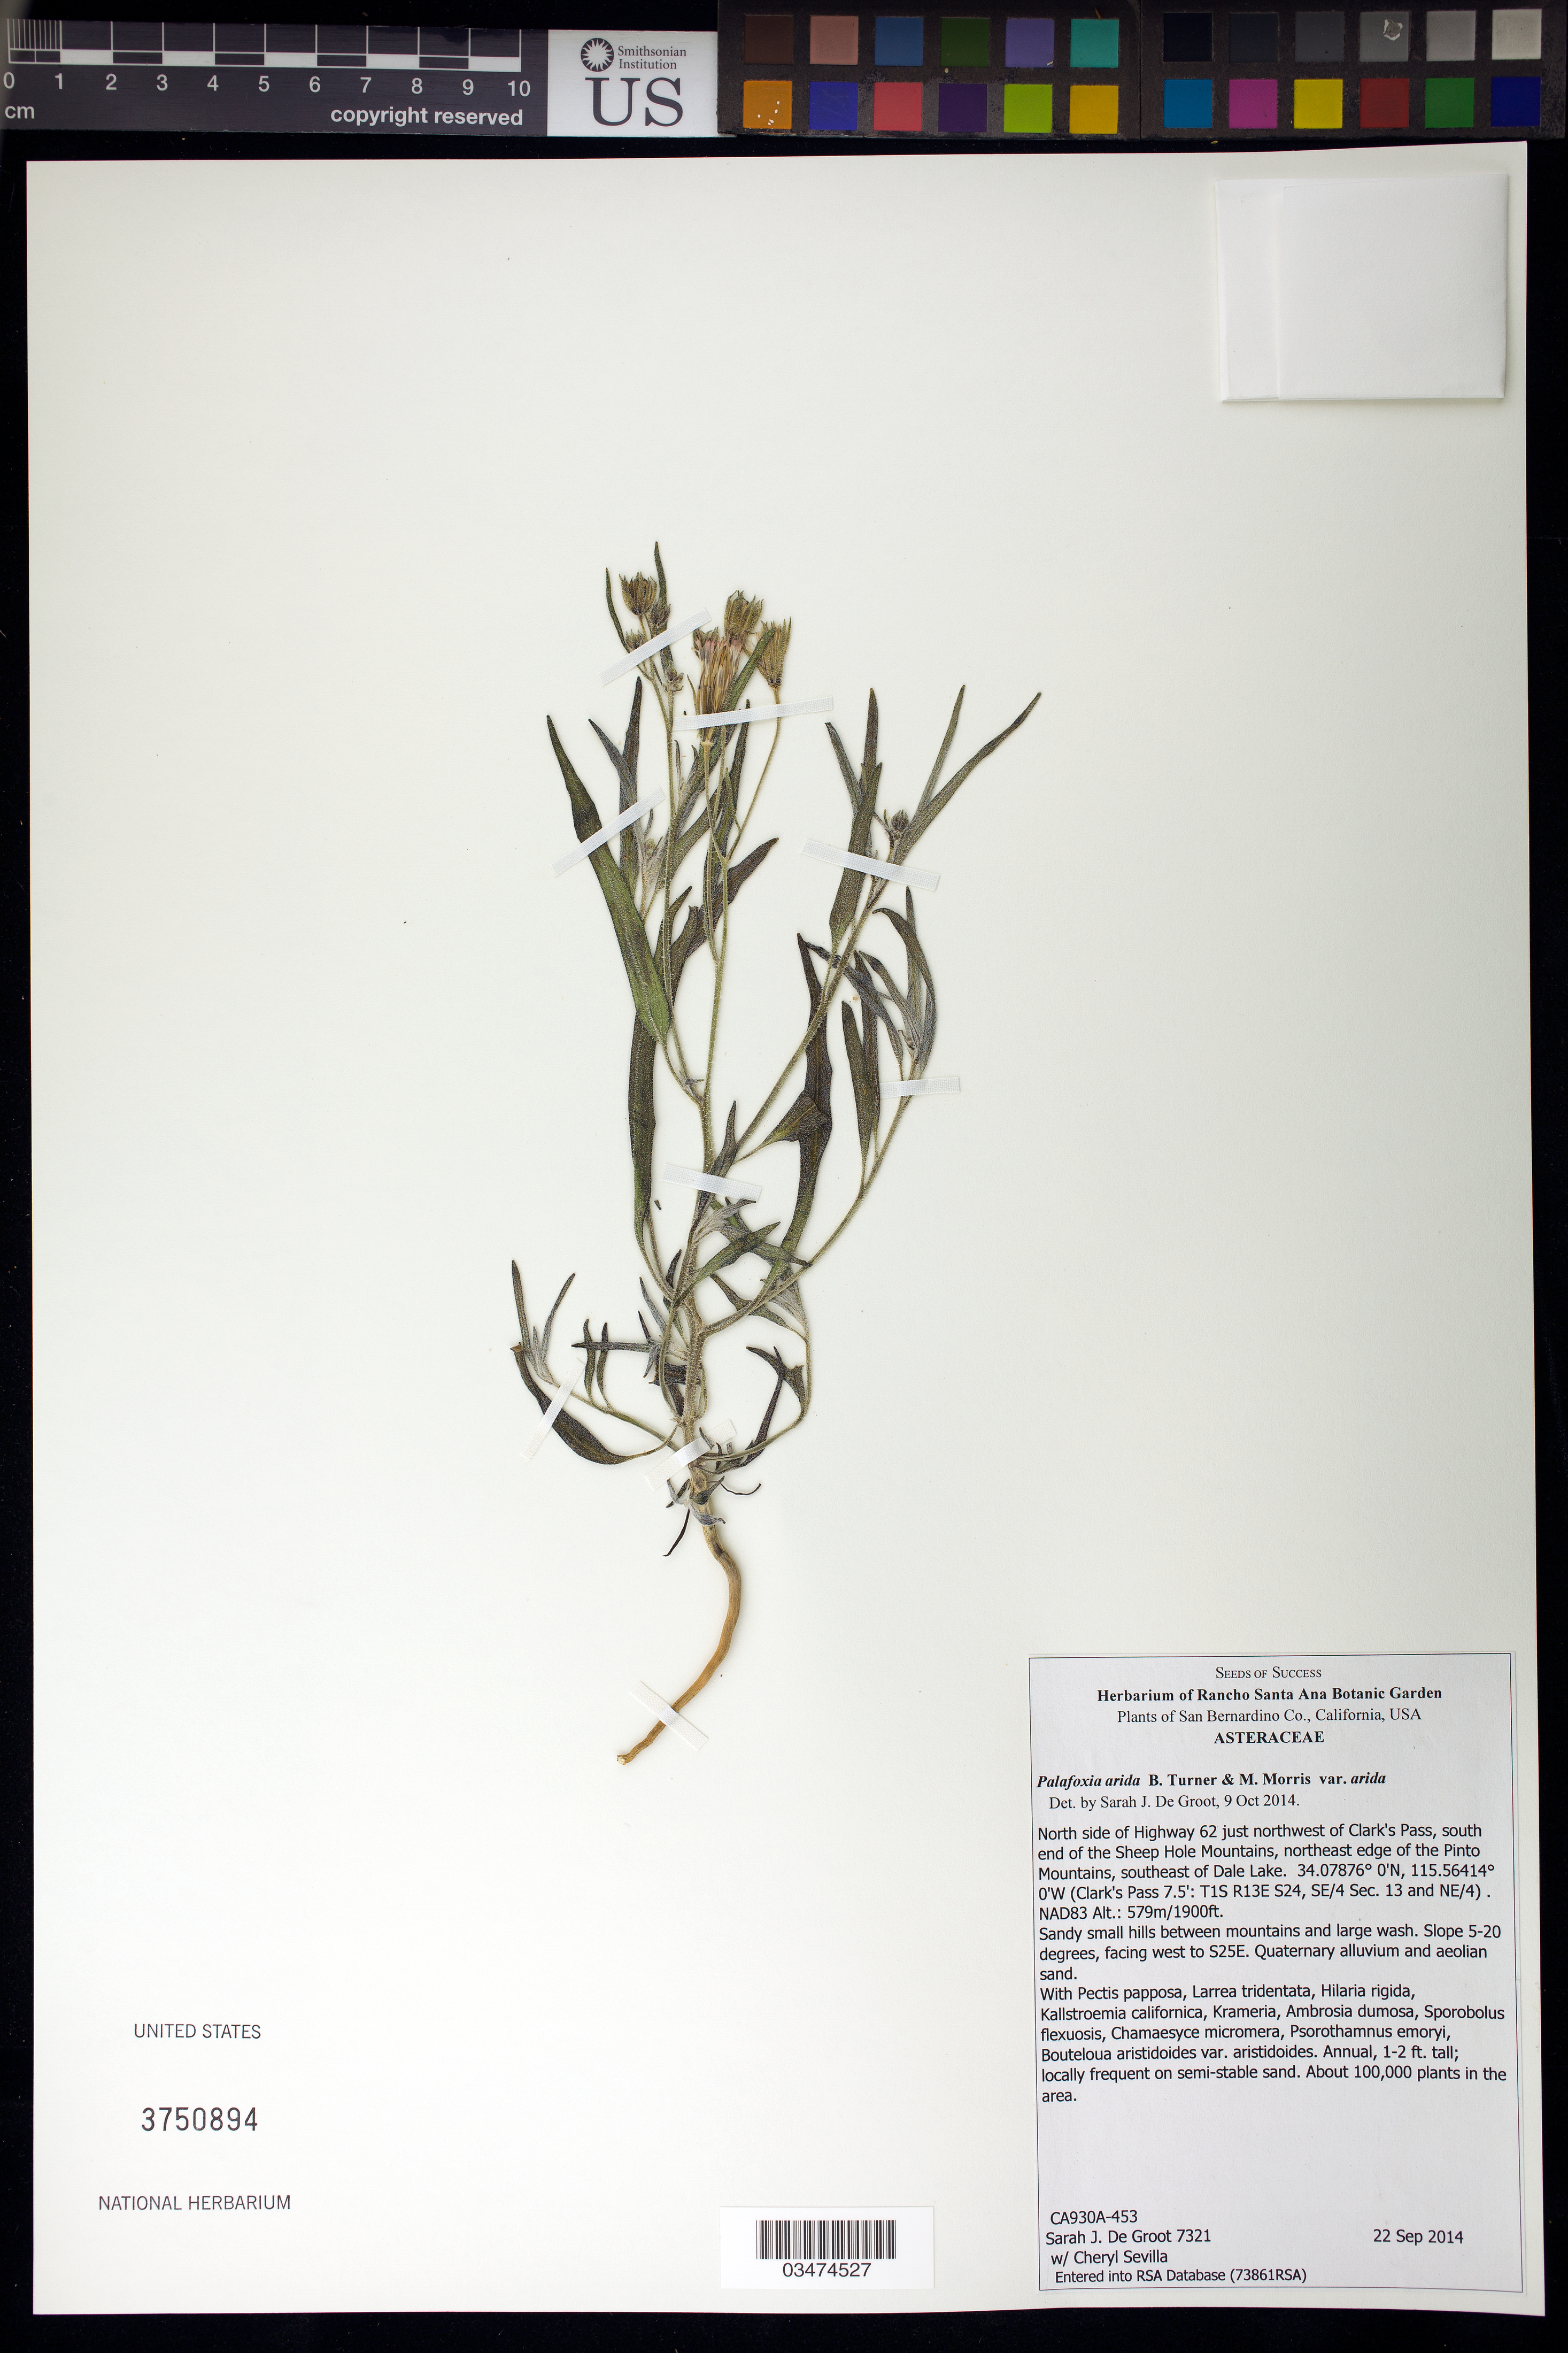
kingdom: Plantae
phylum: Tracheophyta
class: Magnoliopsida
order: Asterales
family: Asteraceae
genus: Palafoxia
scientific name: Palafoxia arida var. arida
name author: B.L. Turner & M.I. Morris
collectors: S. De Groot & C. Sevilla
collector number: CA930A-453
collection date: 2014-09-22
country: United States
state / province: California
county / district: San Bernardino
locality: N side of Hwy 62 NW of Clark's Pass, S end of Sheep Hole Mts, N edge of the Pinto Mts, SE of Dale Lake.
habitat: Quaternary alluvium and aeolian sand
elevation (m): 579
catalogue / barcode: US 3750894